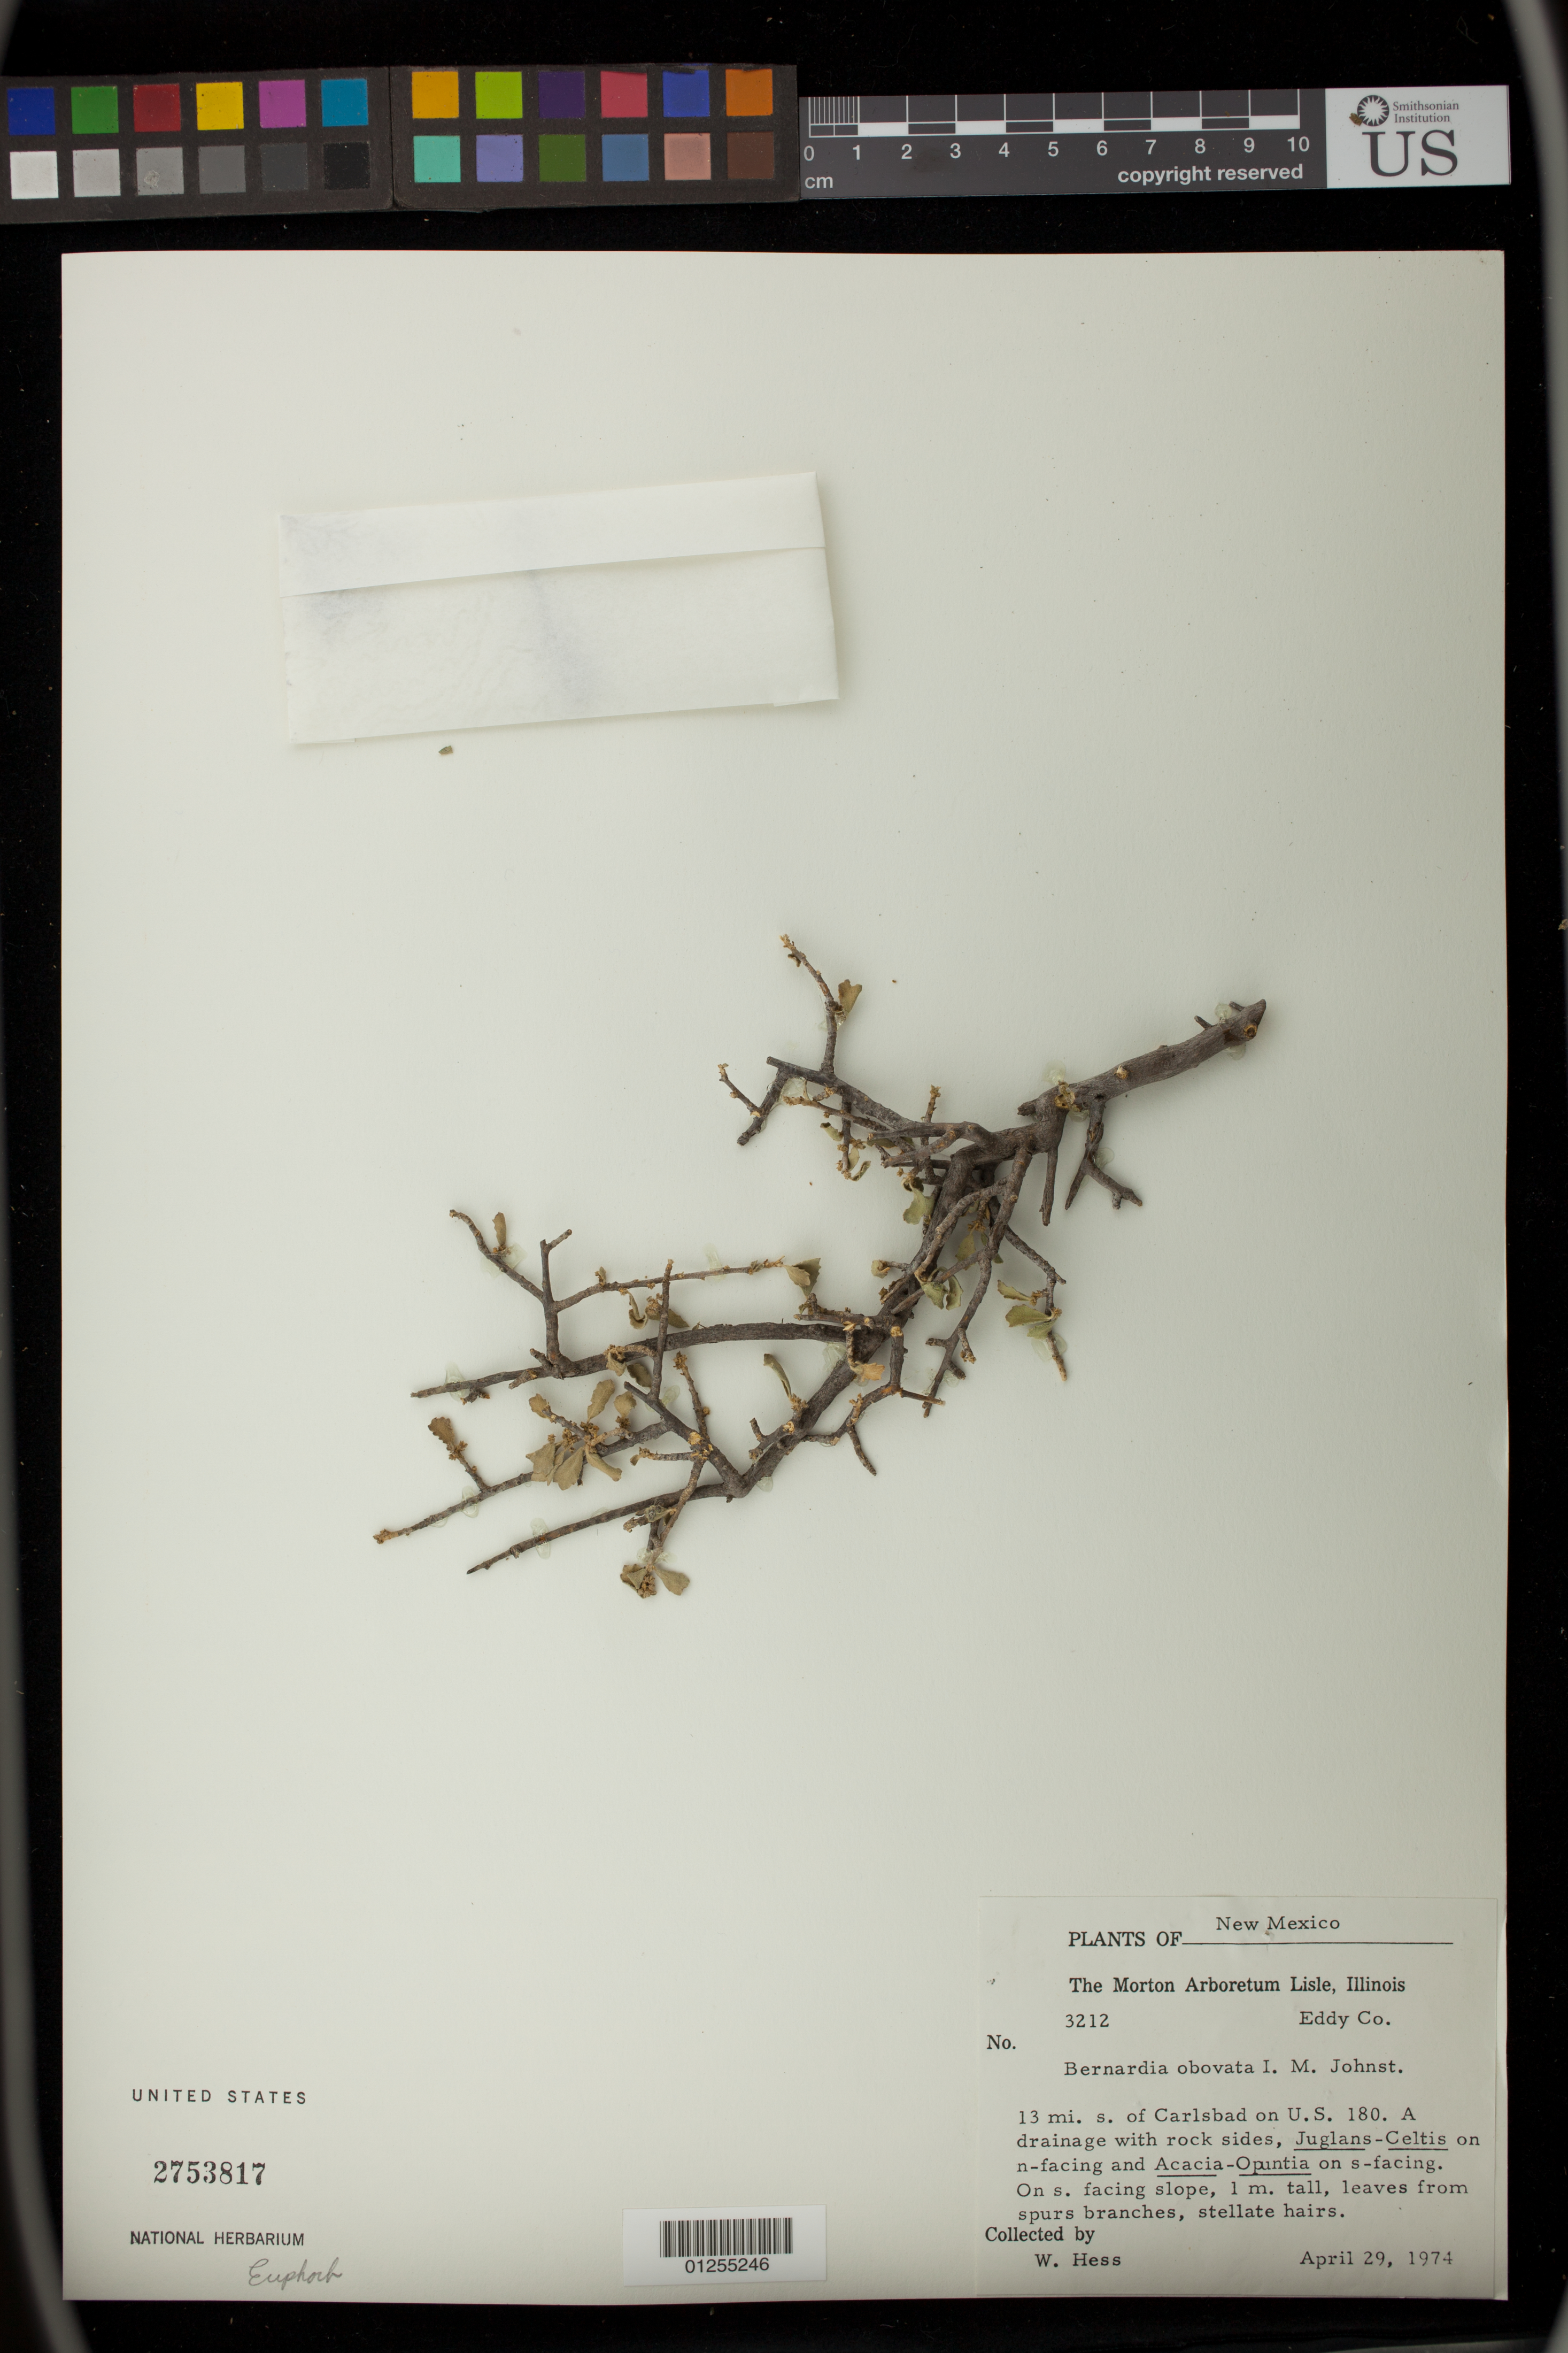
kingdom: Plantae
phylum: Tracheophyta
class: Magnoliopsida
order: Malpighiales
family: Euphorbiaceae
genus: Bernardia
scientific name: Bernardia obovata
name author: I.M. Johnst.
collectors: W. Hess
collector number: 3212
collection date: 1974-04-29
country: United States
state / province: New Mexico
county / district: Eddy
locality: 13 mi. s. of Carlsbad on U.S. 180.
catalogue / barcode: US 2753817